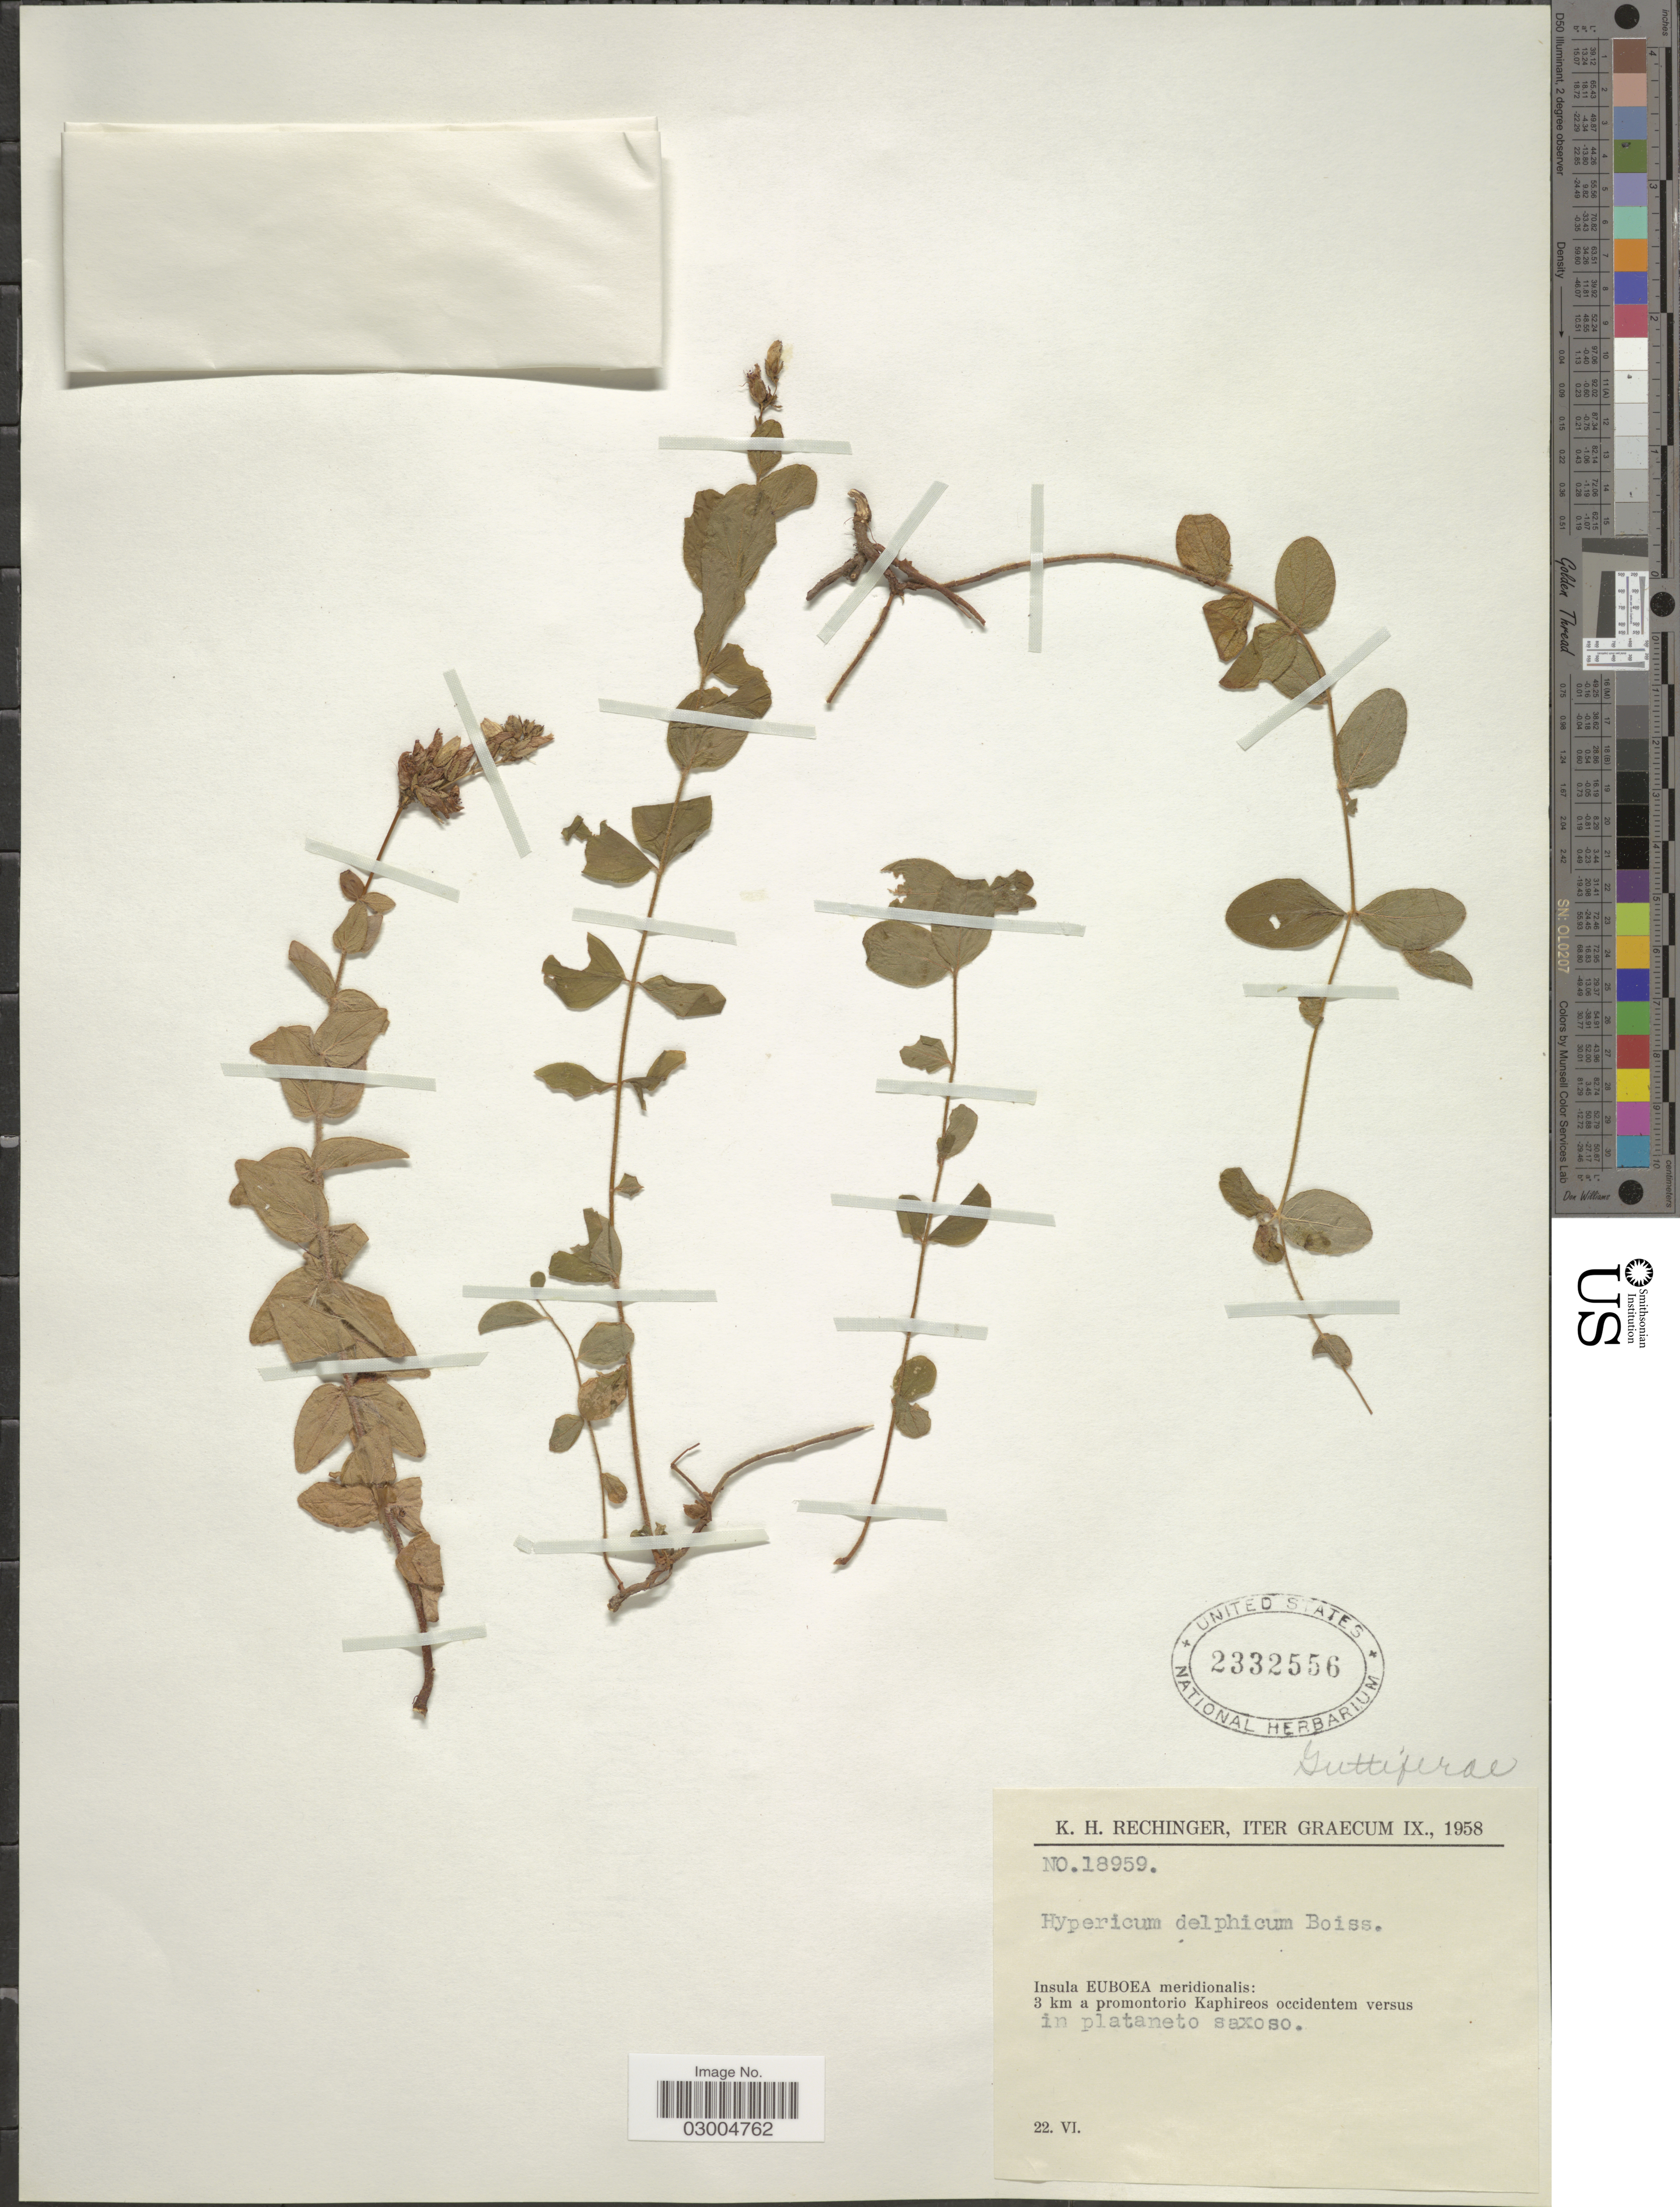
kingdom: Plantae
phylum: Tracheophyta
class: Magnoliopsida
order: Malpighiales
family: Hypericaceae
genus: Hypericum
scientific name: Hypericum delphinense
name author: Vill.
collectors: K. H. Rechinger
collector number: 18959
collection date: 1958-06-22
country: Greece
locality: Graecum. Insula Euboea meridionalis: 3 km a promontorio Kaphireos occidentem versus.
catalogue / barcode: US 2332556